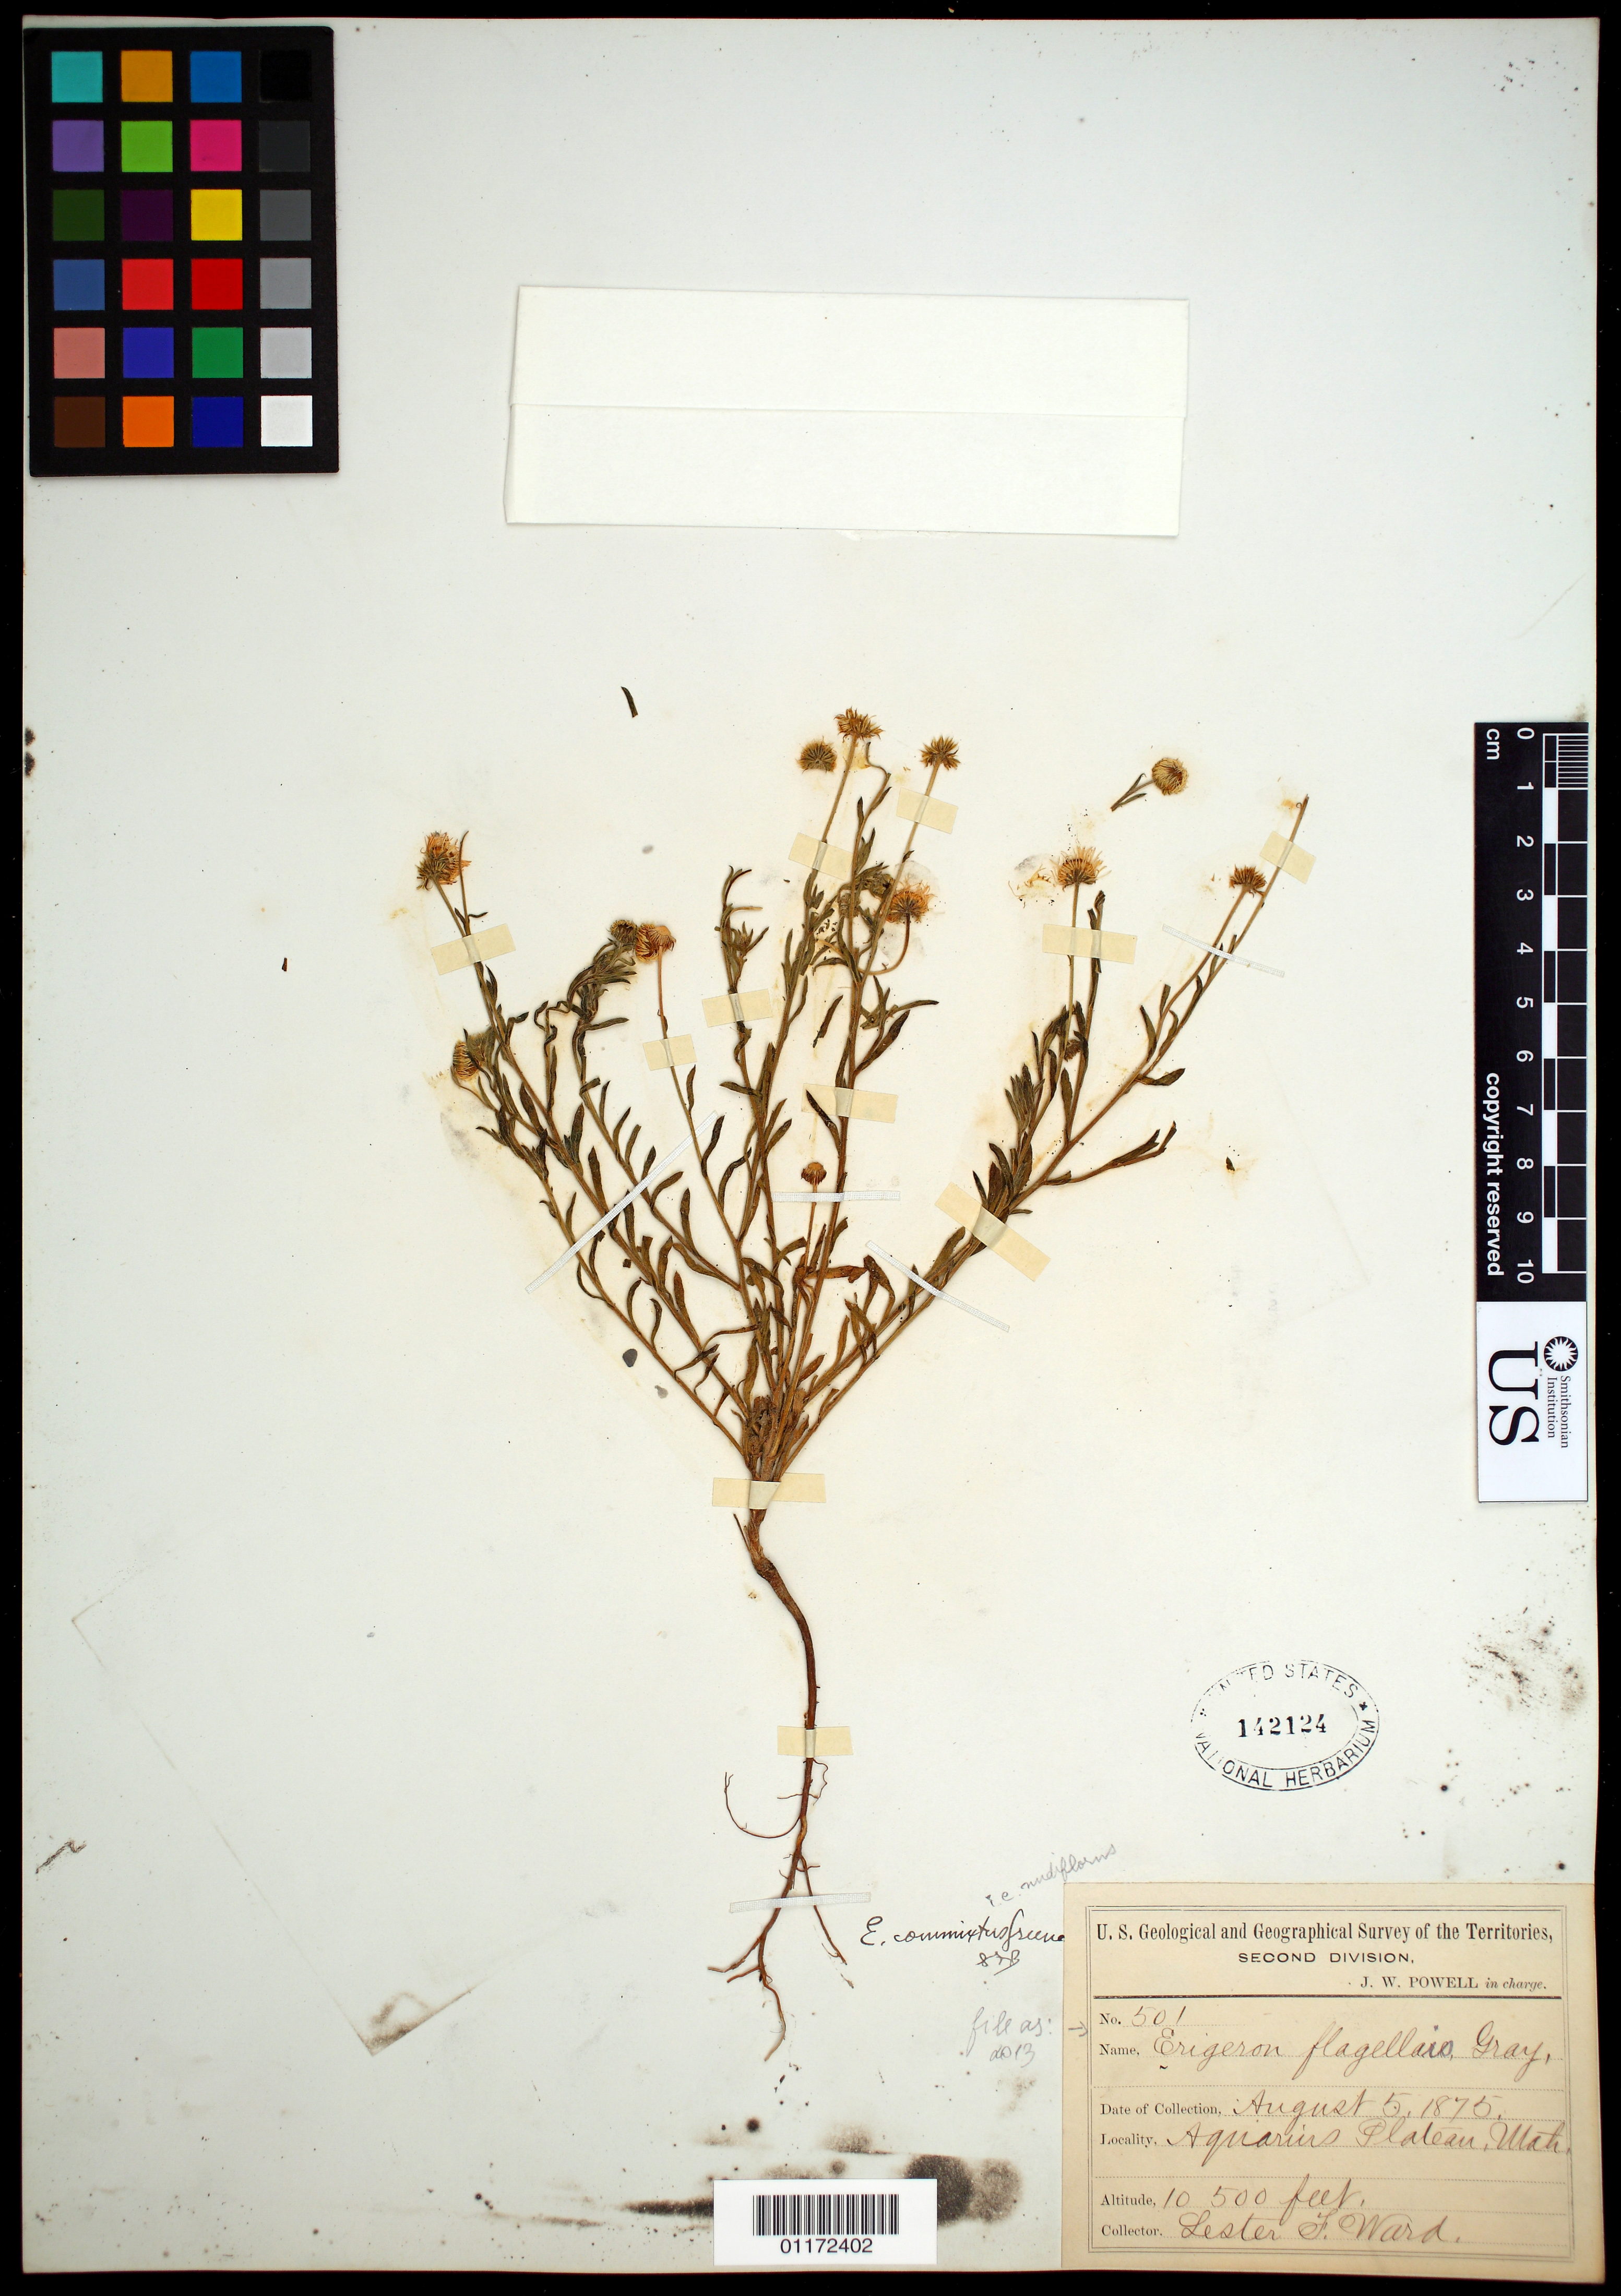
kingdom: Plantae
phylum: Tracheophyta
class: Magnoliopsida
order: Asterales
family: Asteraceae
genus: Erigeron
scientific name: Erigeron flagellaris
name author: A. Gray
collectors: L. F. Ward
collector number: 501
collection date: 1875-08-05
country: United States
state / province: Utah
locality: Aquarius Plateau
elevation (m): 3200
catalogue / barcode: US 142124